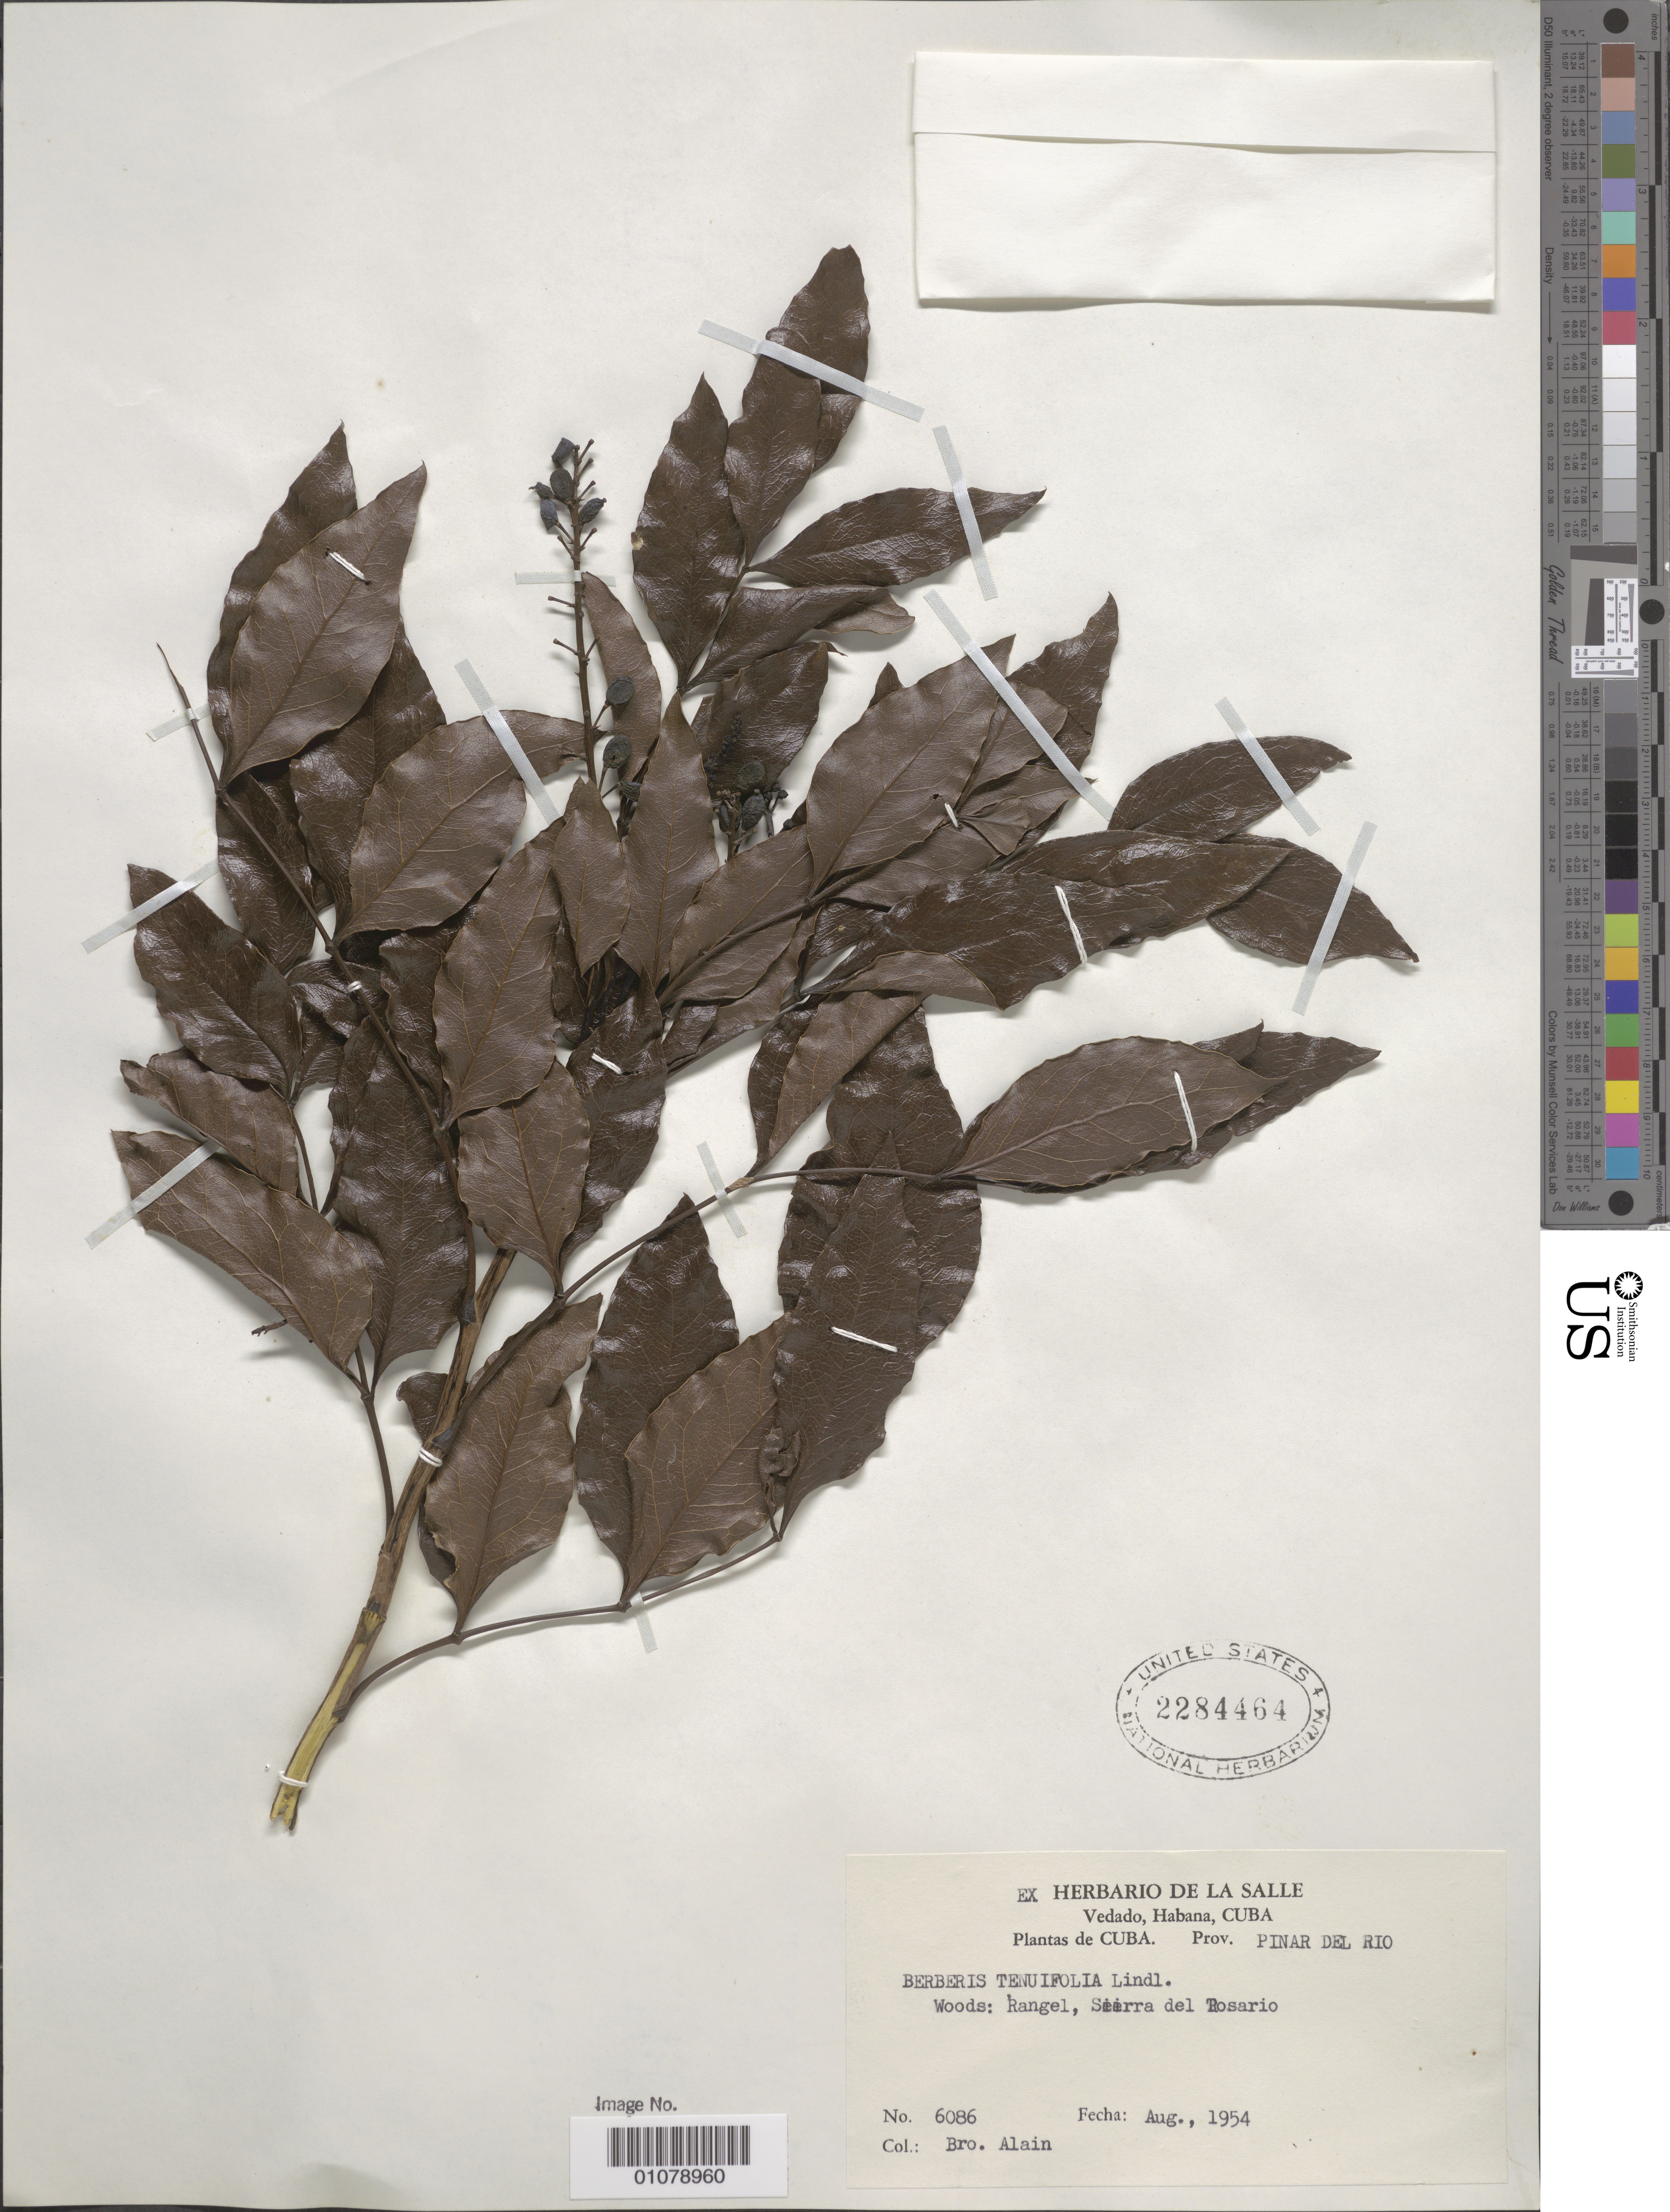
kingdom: Plantae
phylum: Tracheophyta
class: Magnoliopsida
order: Ranunculales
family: Berberidaceae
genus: Berberis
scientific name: Berberis tenuifolia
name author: Lindl.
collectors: A. H. Liogier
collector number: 6086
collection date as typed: Aug 1954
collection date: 1954-08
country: Cuba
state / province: Pinar del Rio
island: Cuba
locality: Woods: Rangel, Sierra del Rosario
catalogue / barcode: US 2284464